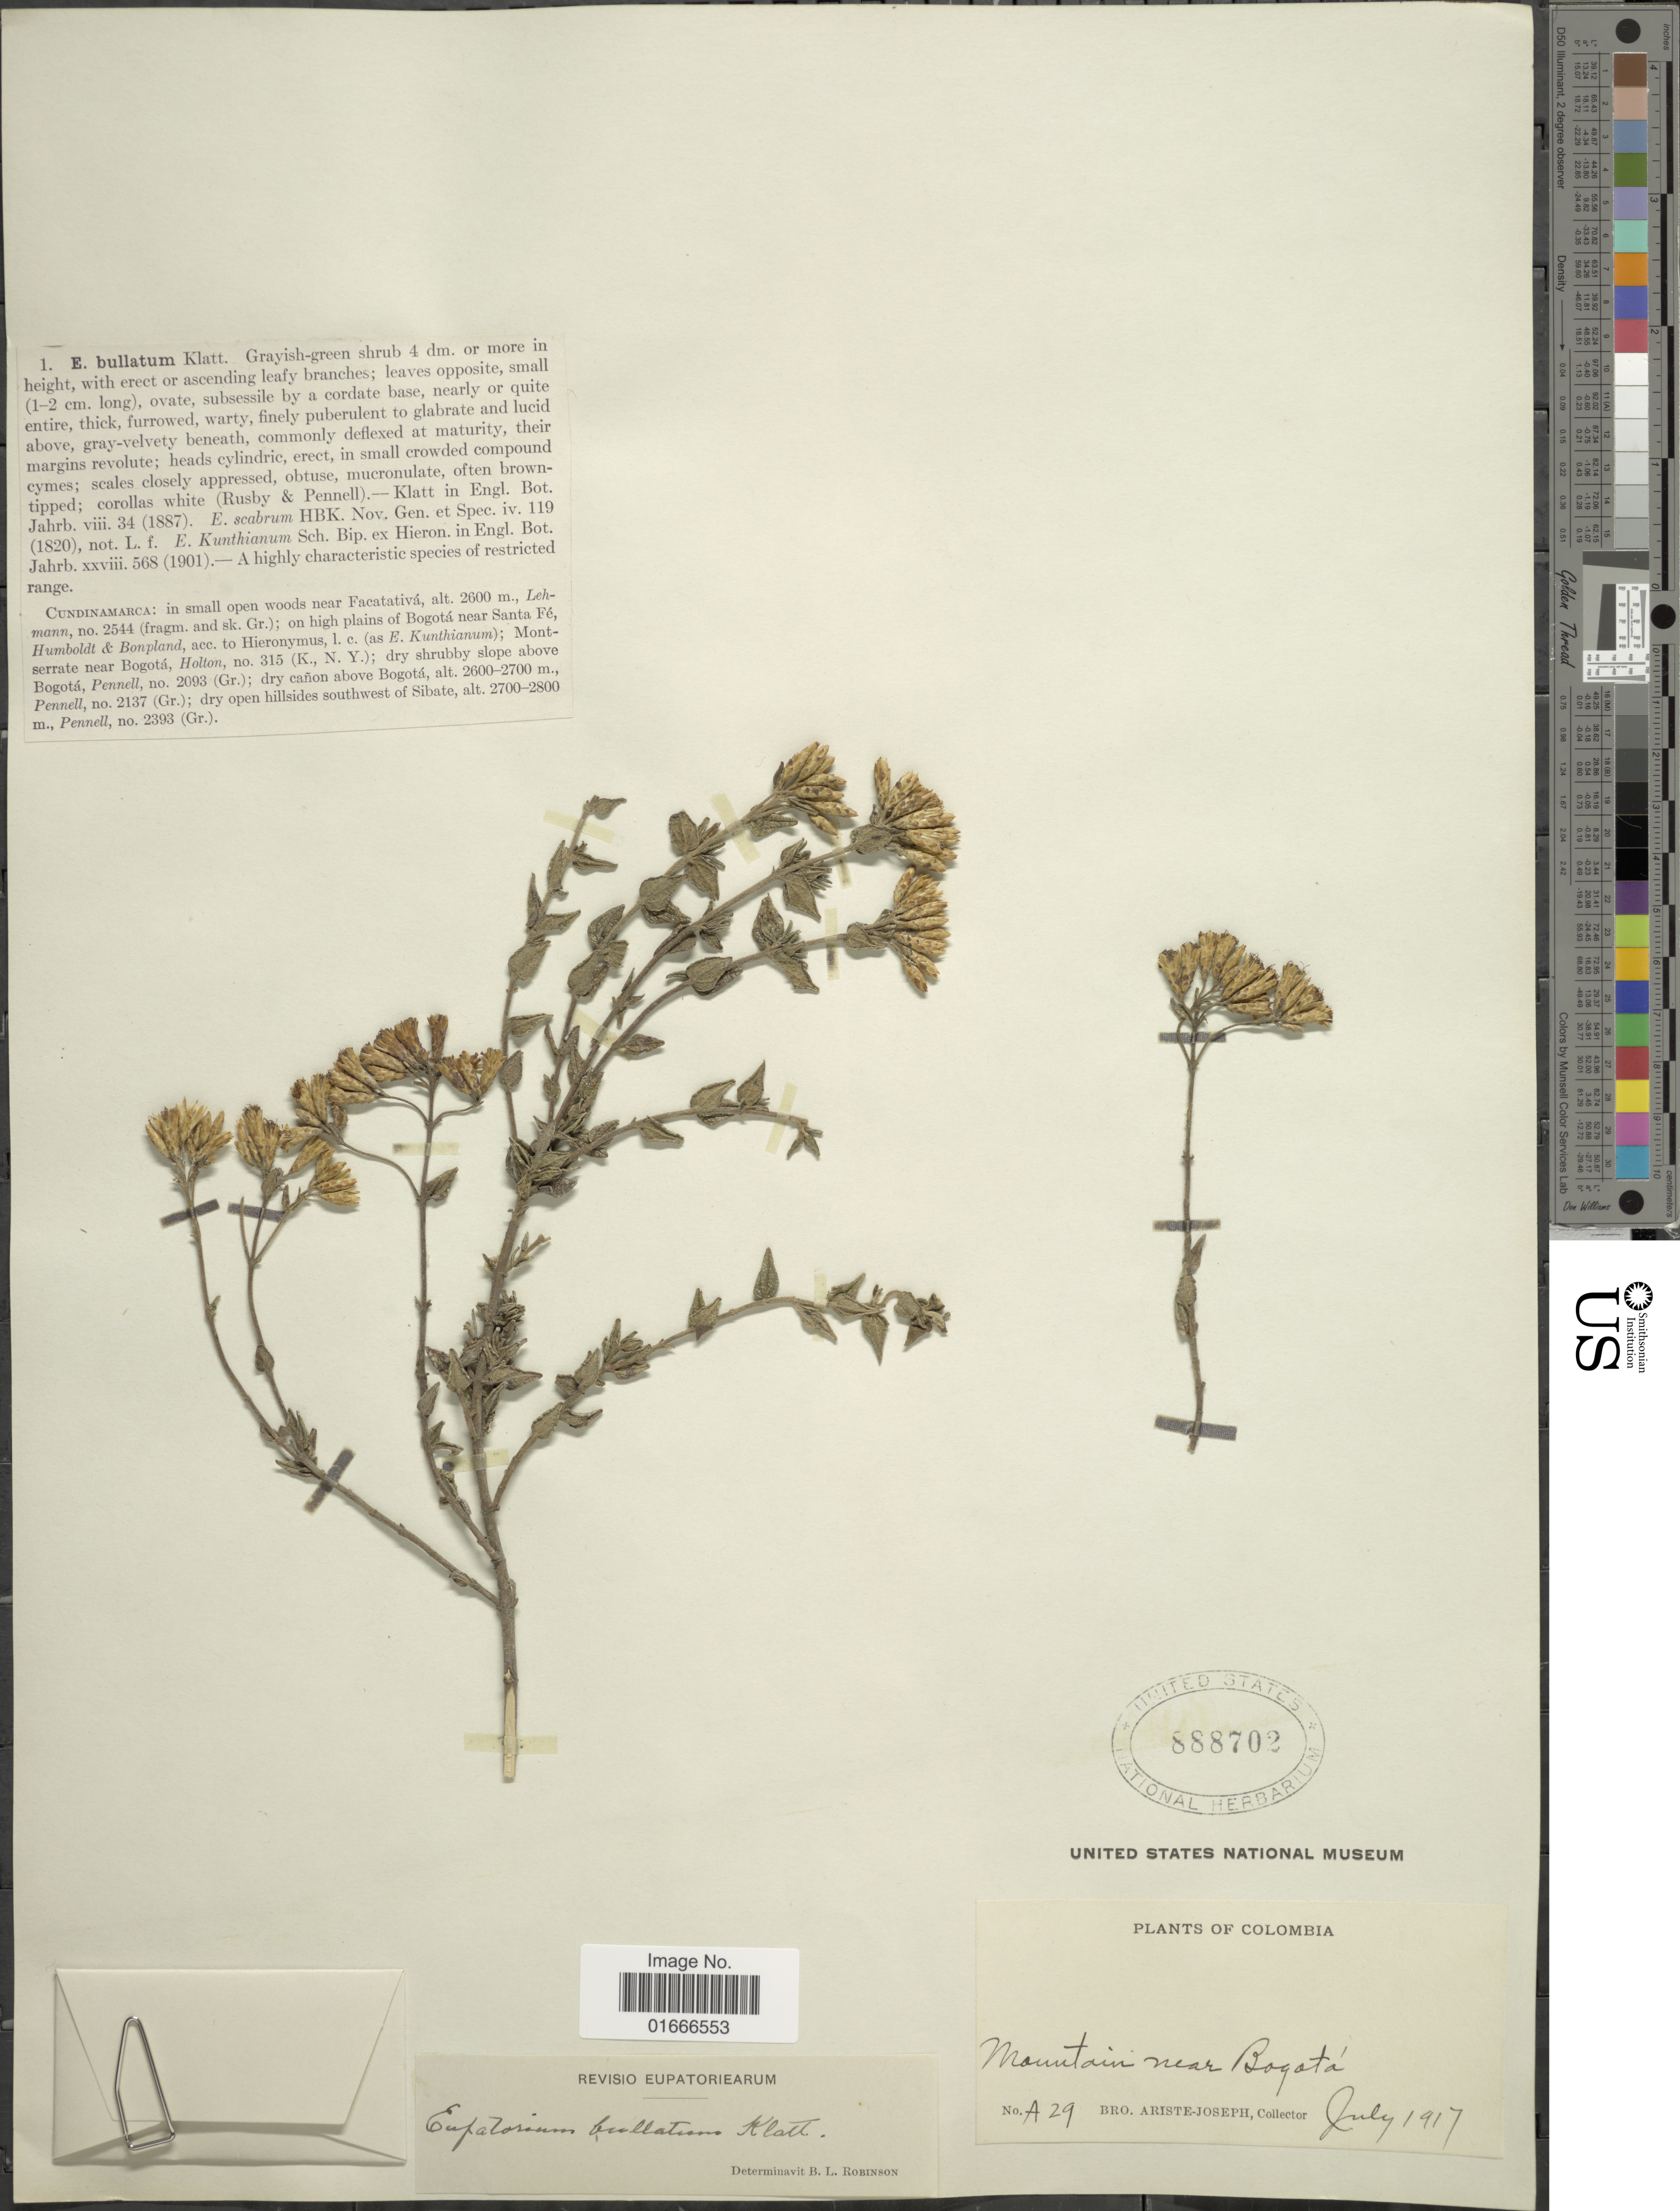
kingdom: Plantae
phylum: Tracheophyta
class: Magnoliopsida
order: Asterales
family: Asteraceae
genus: Chromolaena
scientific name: Chromolaena bullata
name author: (Klatt) R.M. King & H. Rob.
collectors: Bro. Ariste-Joseph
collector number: A29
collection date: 1917-07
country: Colombia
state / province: Bogota D.C.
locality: Mountains near Bogota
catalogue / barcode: US 888702